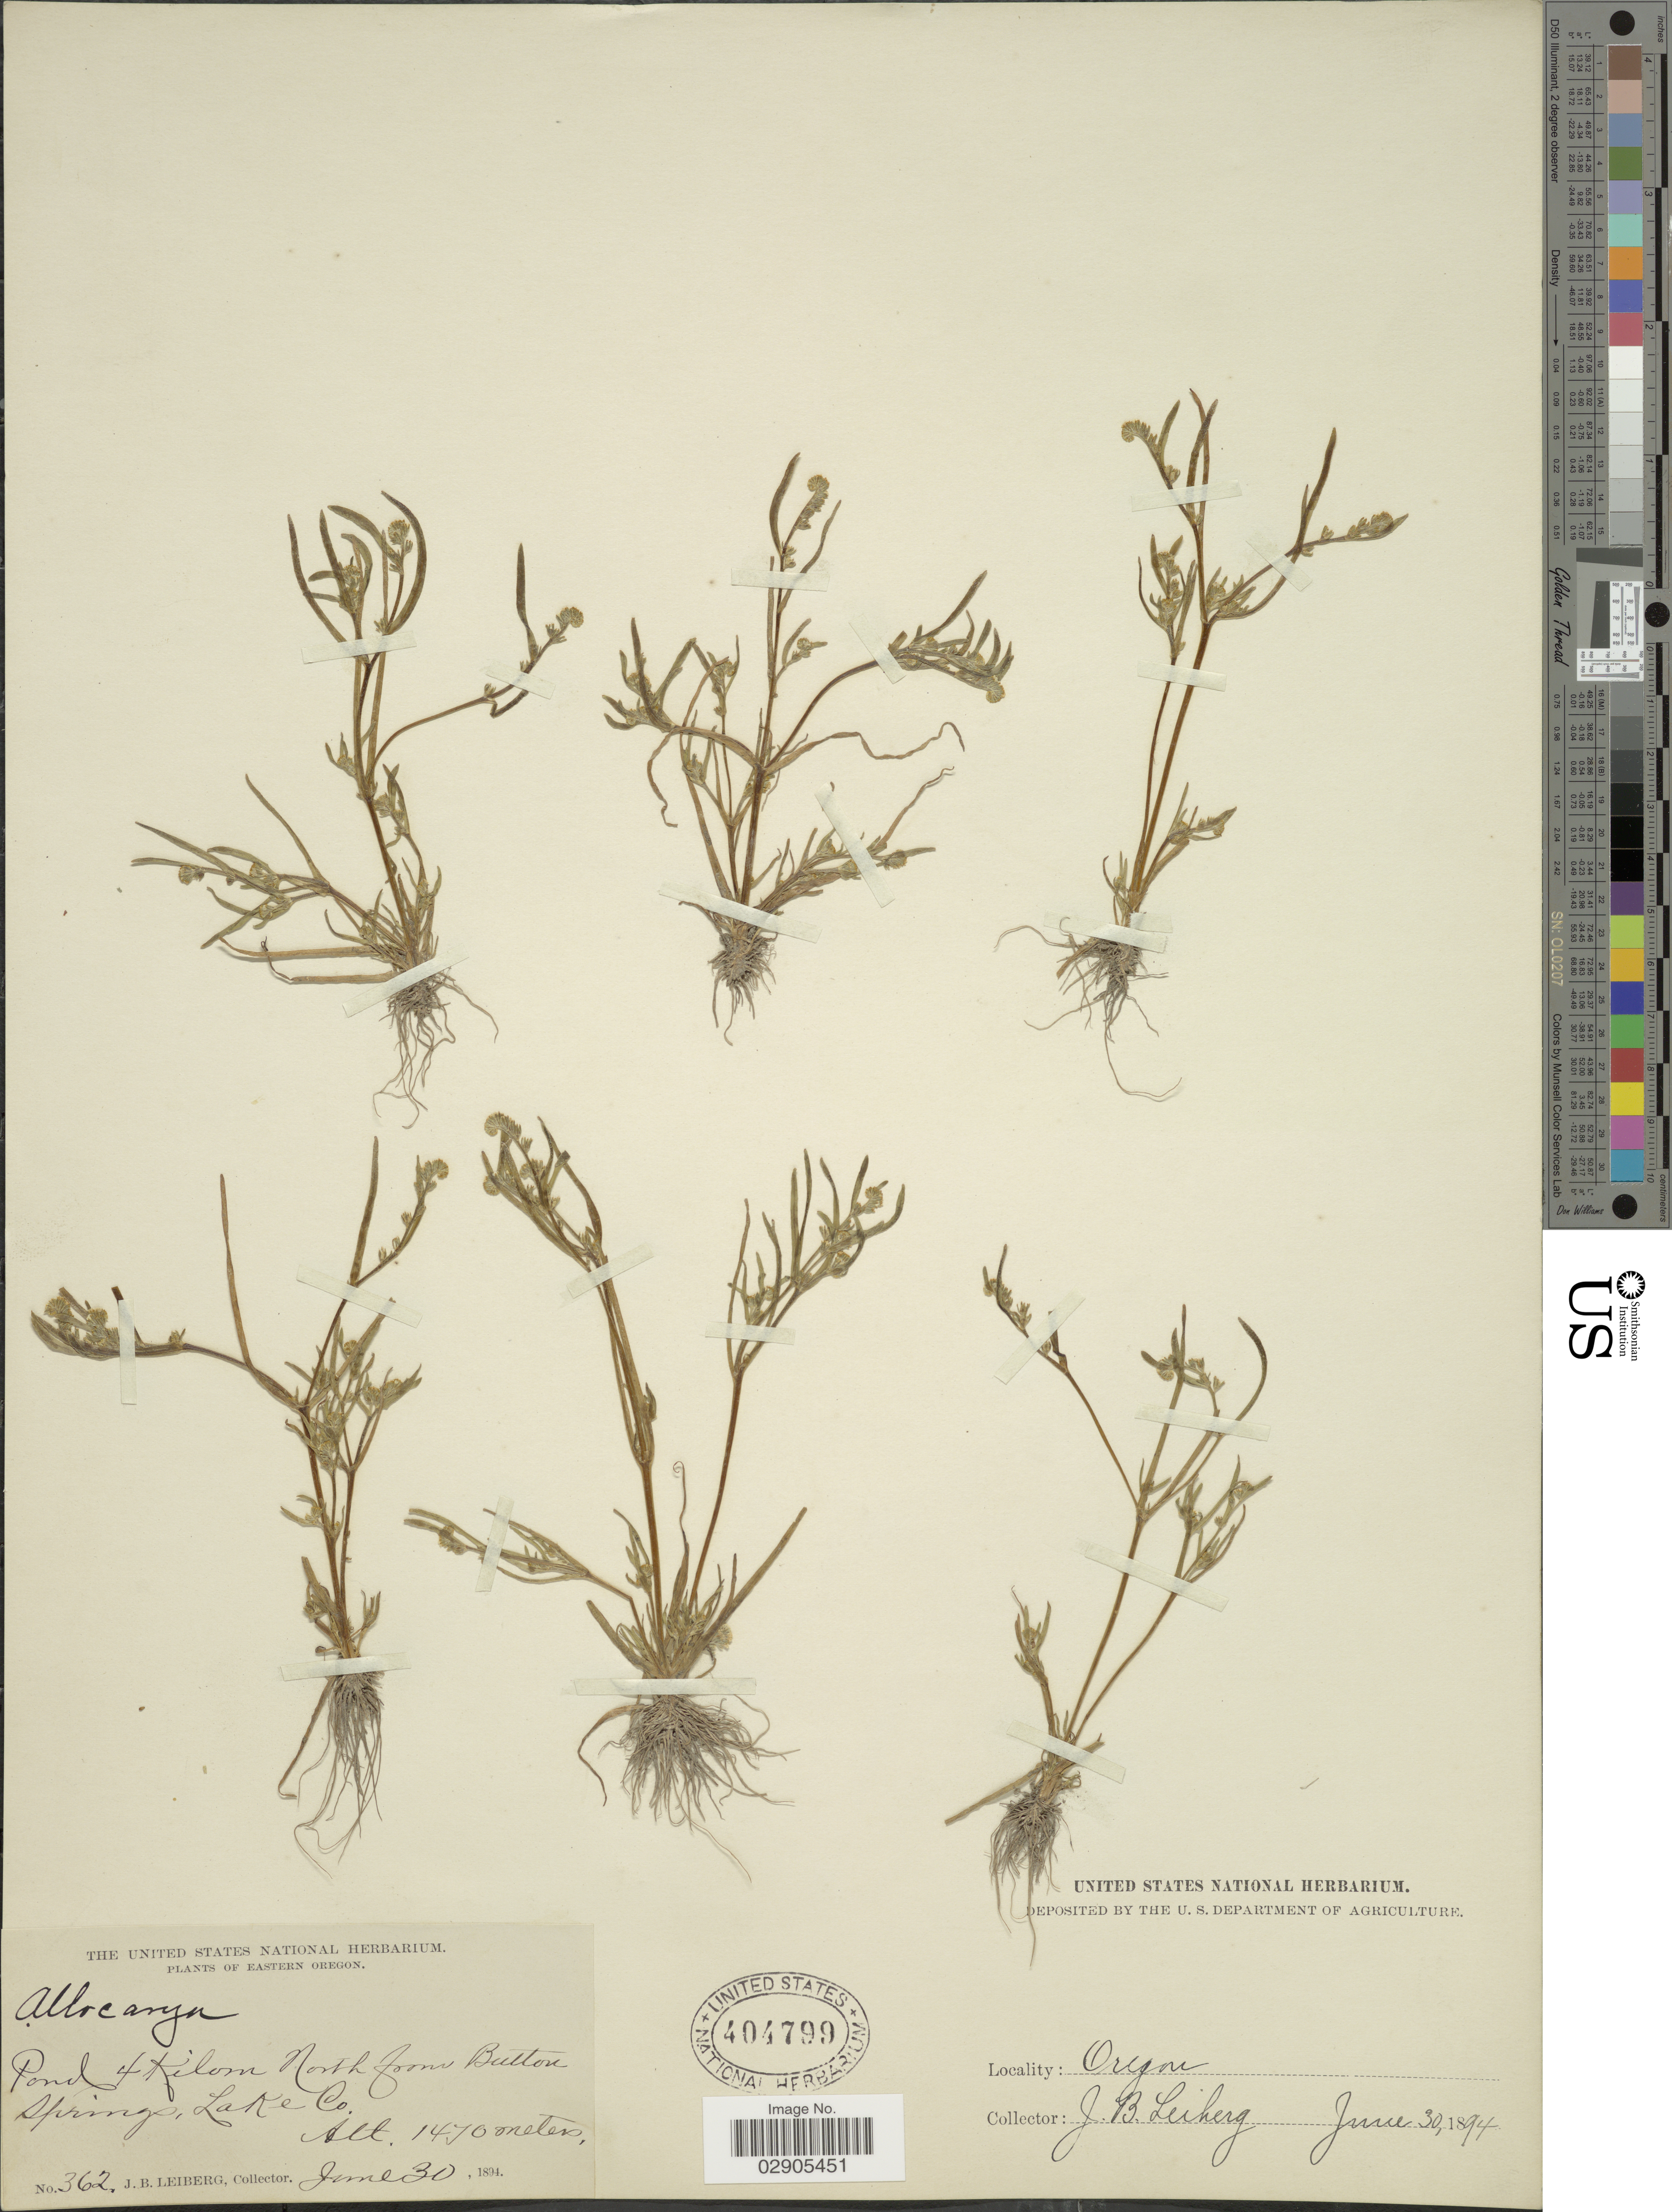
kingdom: Plantae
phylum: Tracheophyta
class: Magnoliopsida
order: Boraginales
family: Boraginaceae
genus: Allocarya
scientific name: Allocarya sp.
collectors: J. B. Leiberg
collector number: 362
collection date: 1894-06-30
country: United States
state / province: Oregon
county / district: Lake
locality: Eastern Oregon. Pond 4 kilom North from Button Springs, Lake Co.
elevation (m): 1470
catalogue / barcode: US 404799